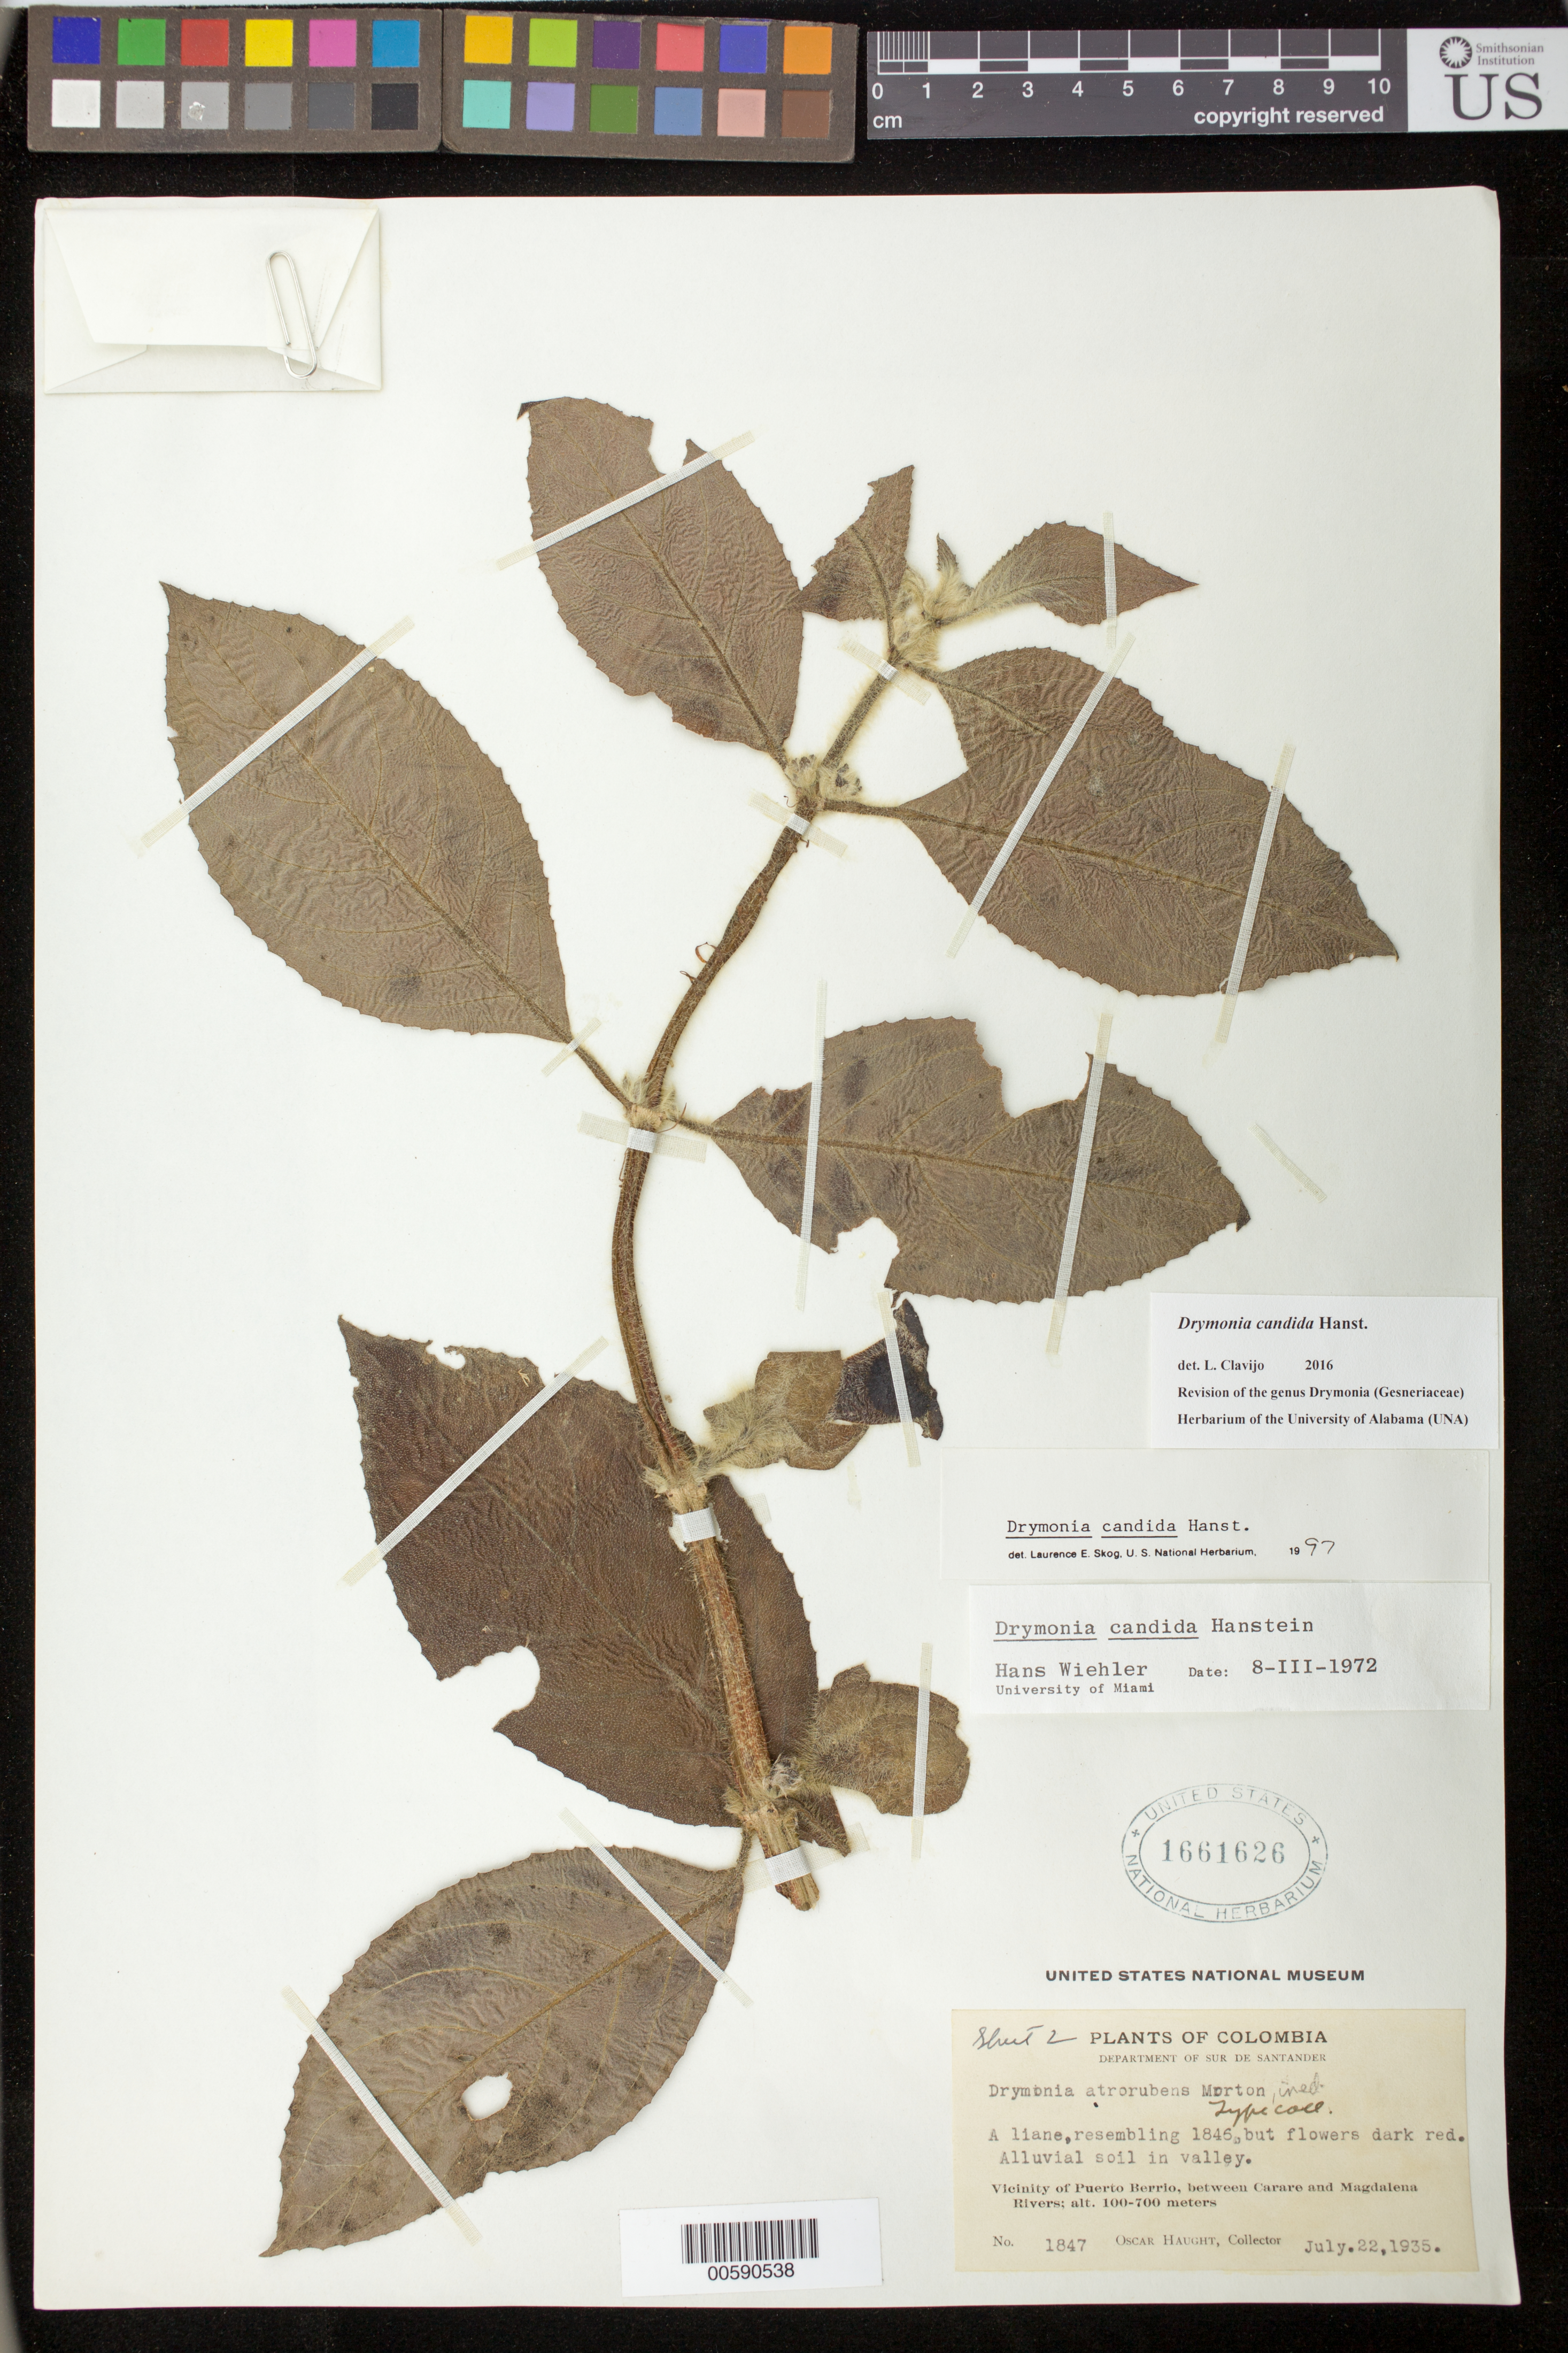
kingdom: Plantae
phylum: Tracheophyta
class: Magnoliopsida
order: Lamiales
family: Gesneriaceae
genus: Drymonia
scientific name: Drymonia candida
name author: Hanst.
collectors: O. L. Haught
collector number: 1847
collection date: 1935-07-22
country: Colombia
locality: Vicinity of Puerto Berrio, between Carare and Magdalena Rivers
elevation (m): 100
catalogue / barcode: US 1661626